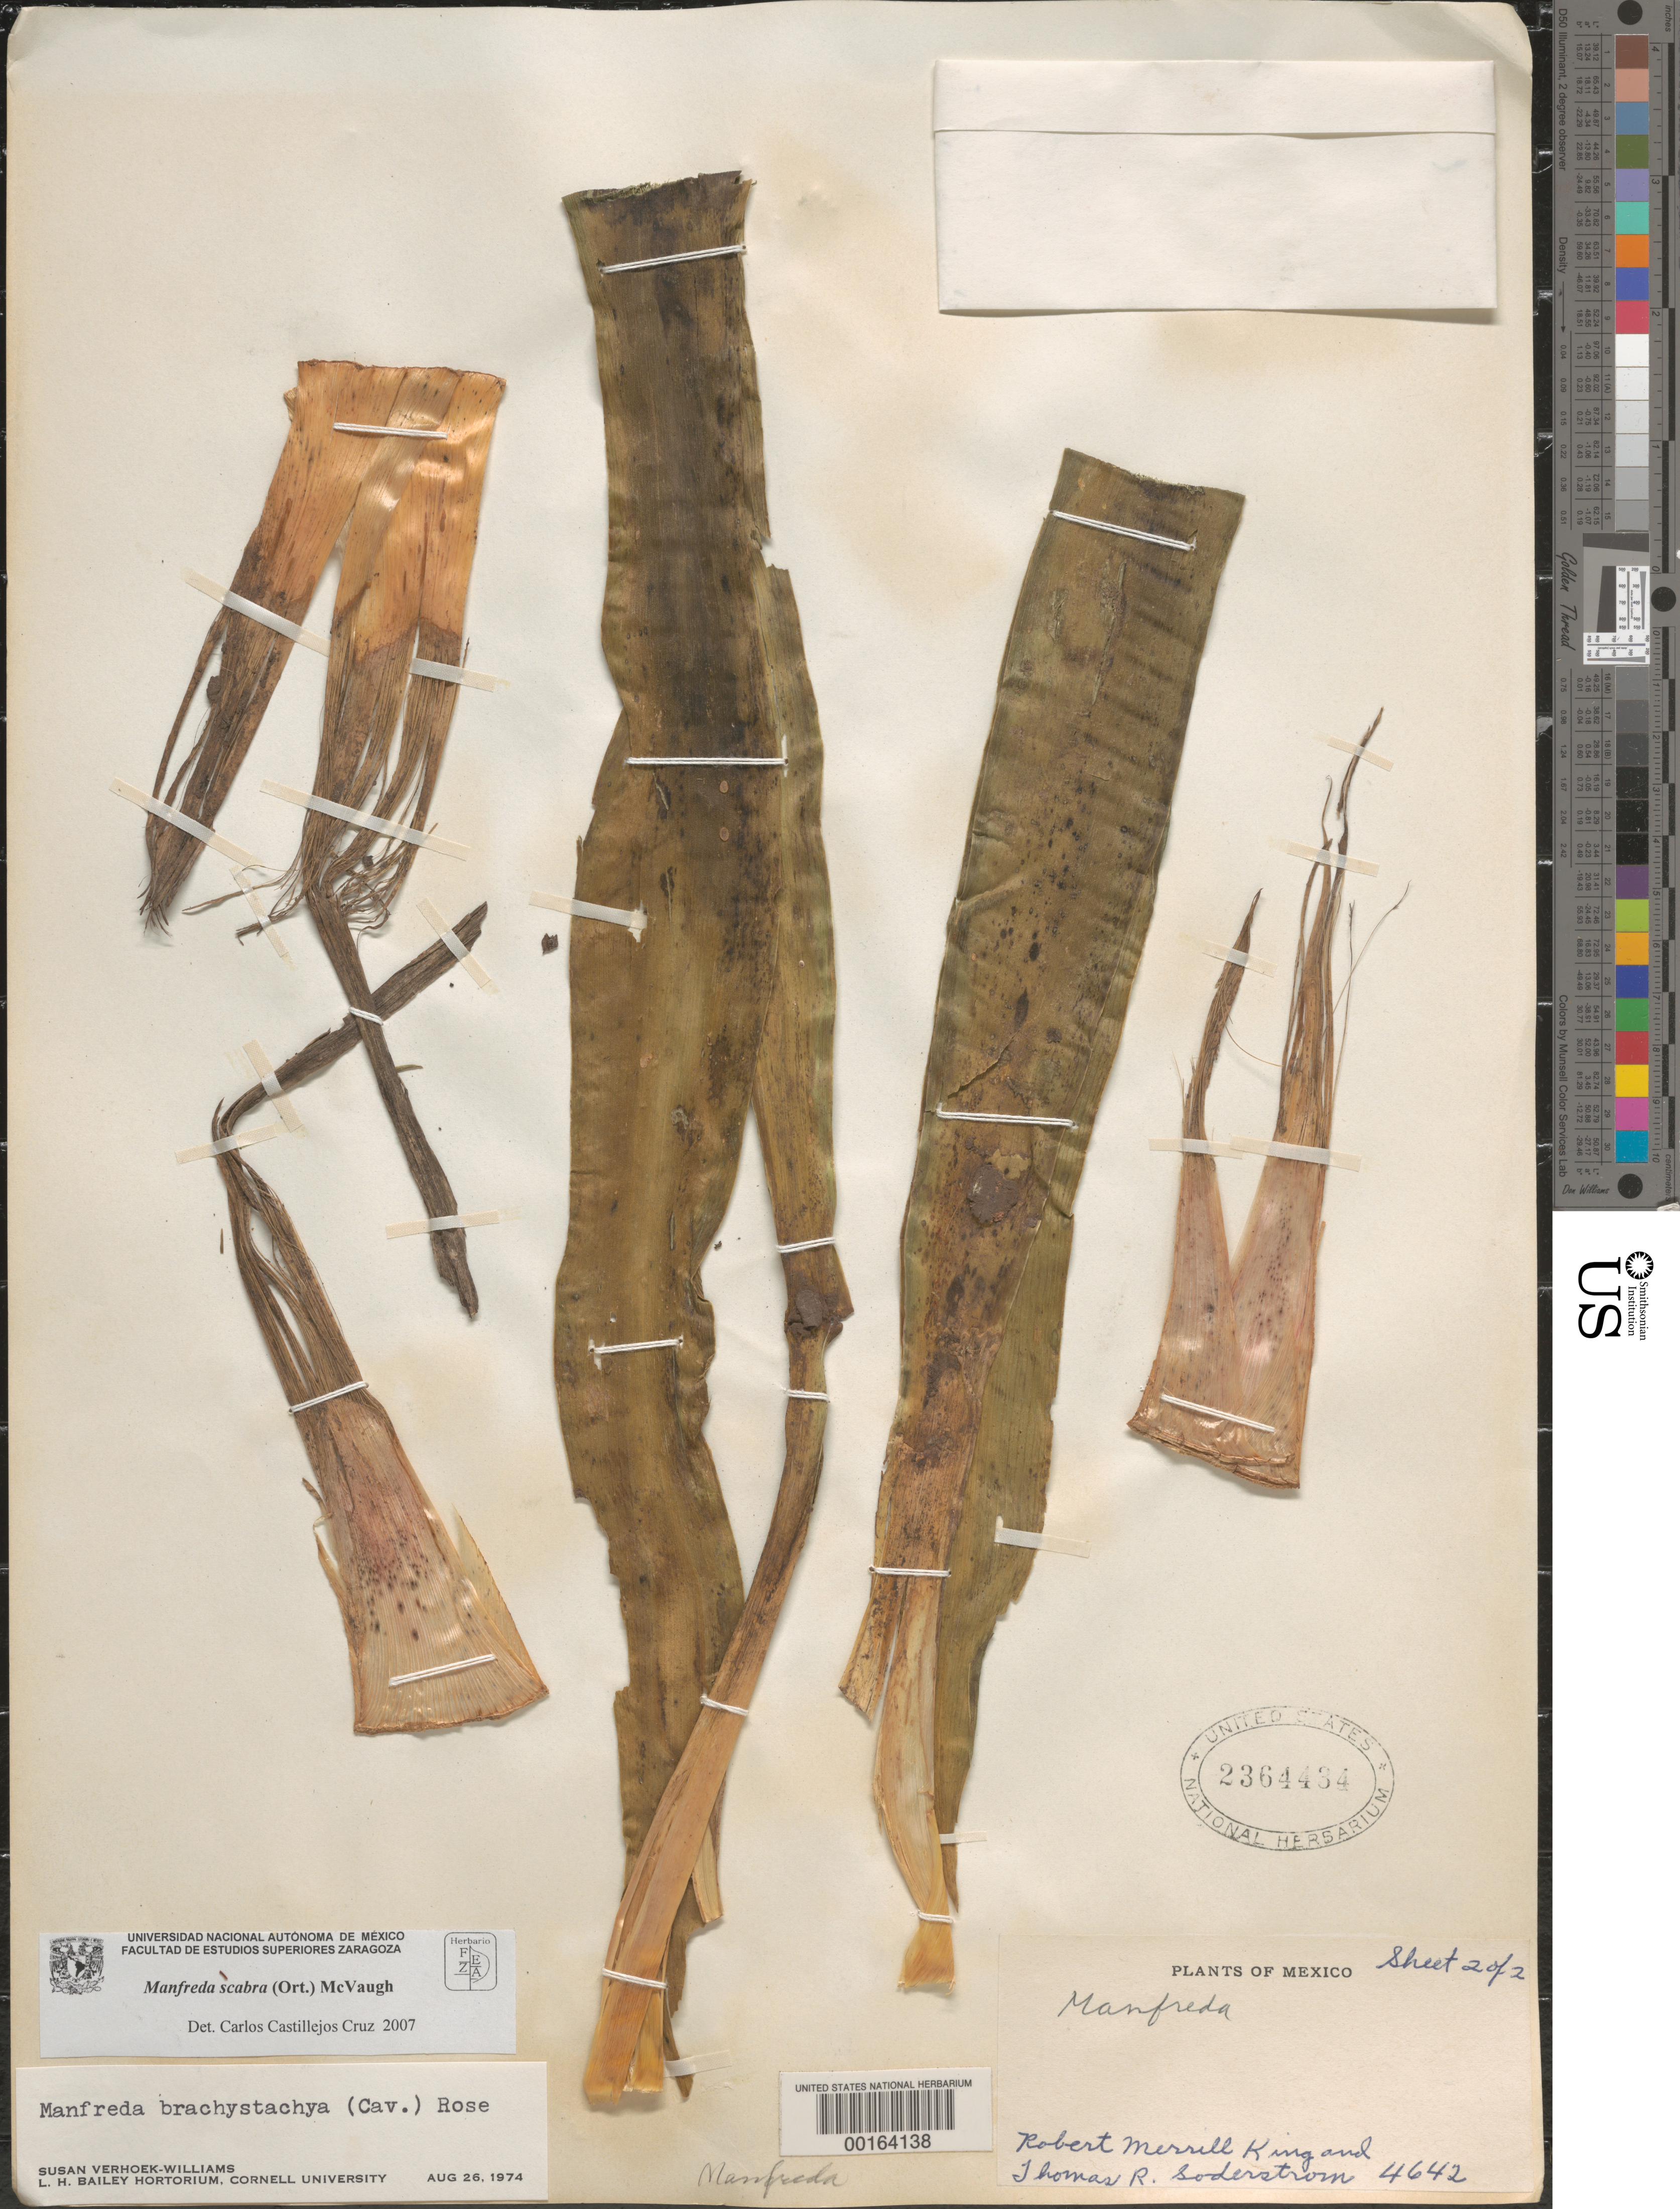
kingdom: Plantae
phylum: Tracheophyta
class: Liliopsida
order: Asparagales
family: Asparagaceae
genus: Manfreda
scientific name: Manfreda scabra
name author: (Ortega) McVaugh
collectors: R. M. King & T. R. Soderstrom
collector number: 4642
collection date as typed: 05 Oct 1961 to 09 Oct 1961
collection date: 1961-10-05/1961-10-09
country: Mexico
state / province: Michoacán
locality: Ca 5 mi N of Cotija and 22 mi S of Jiquilpan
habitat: Sparsely forested slopes of cerro potrerillos; rocky ledge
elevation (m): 1829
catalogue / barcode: US 2364434